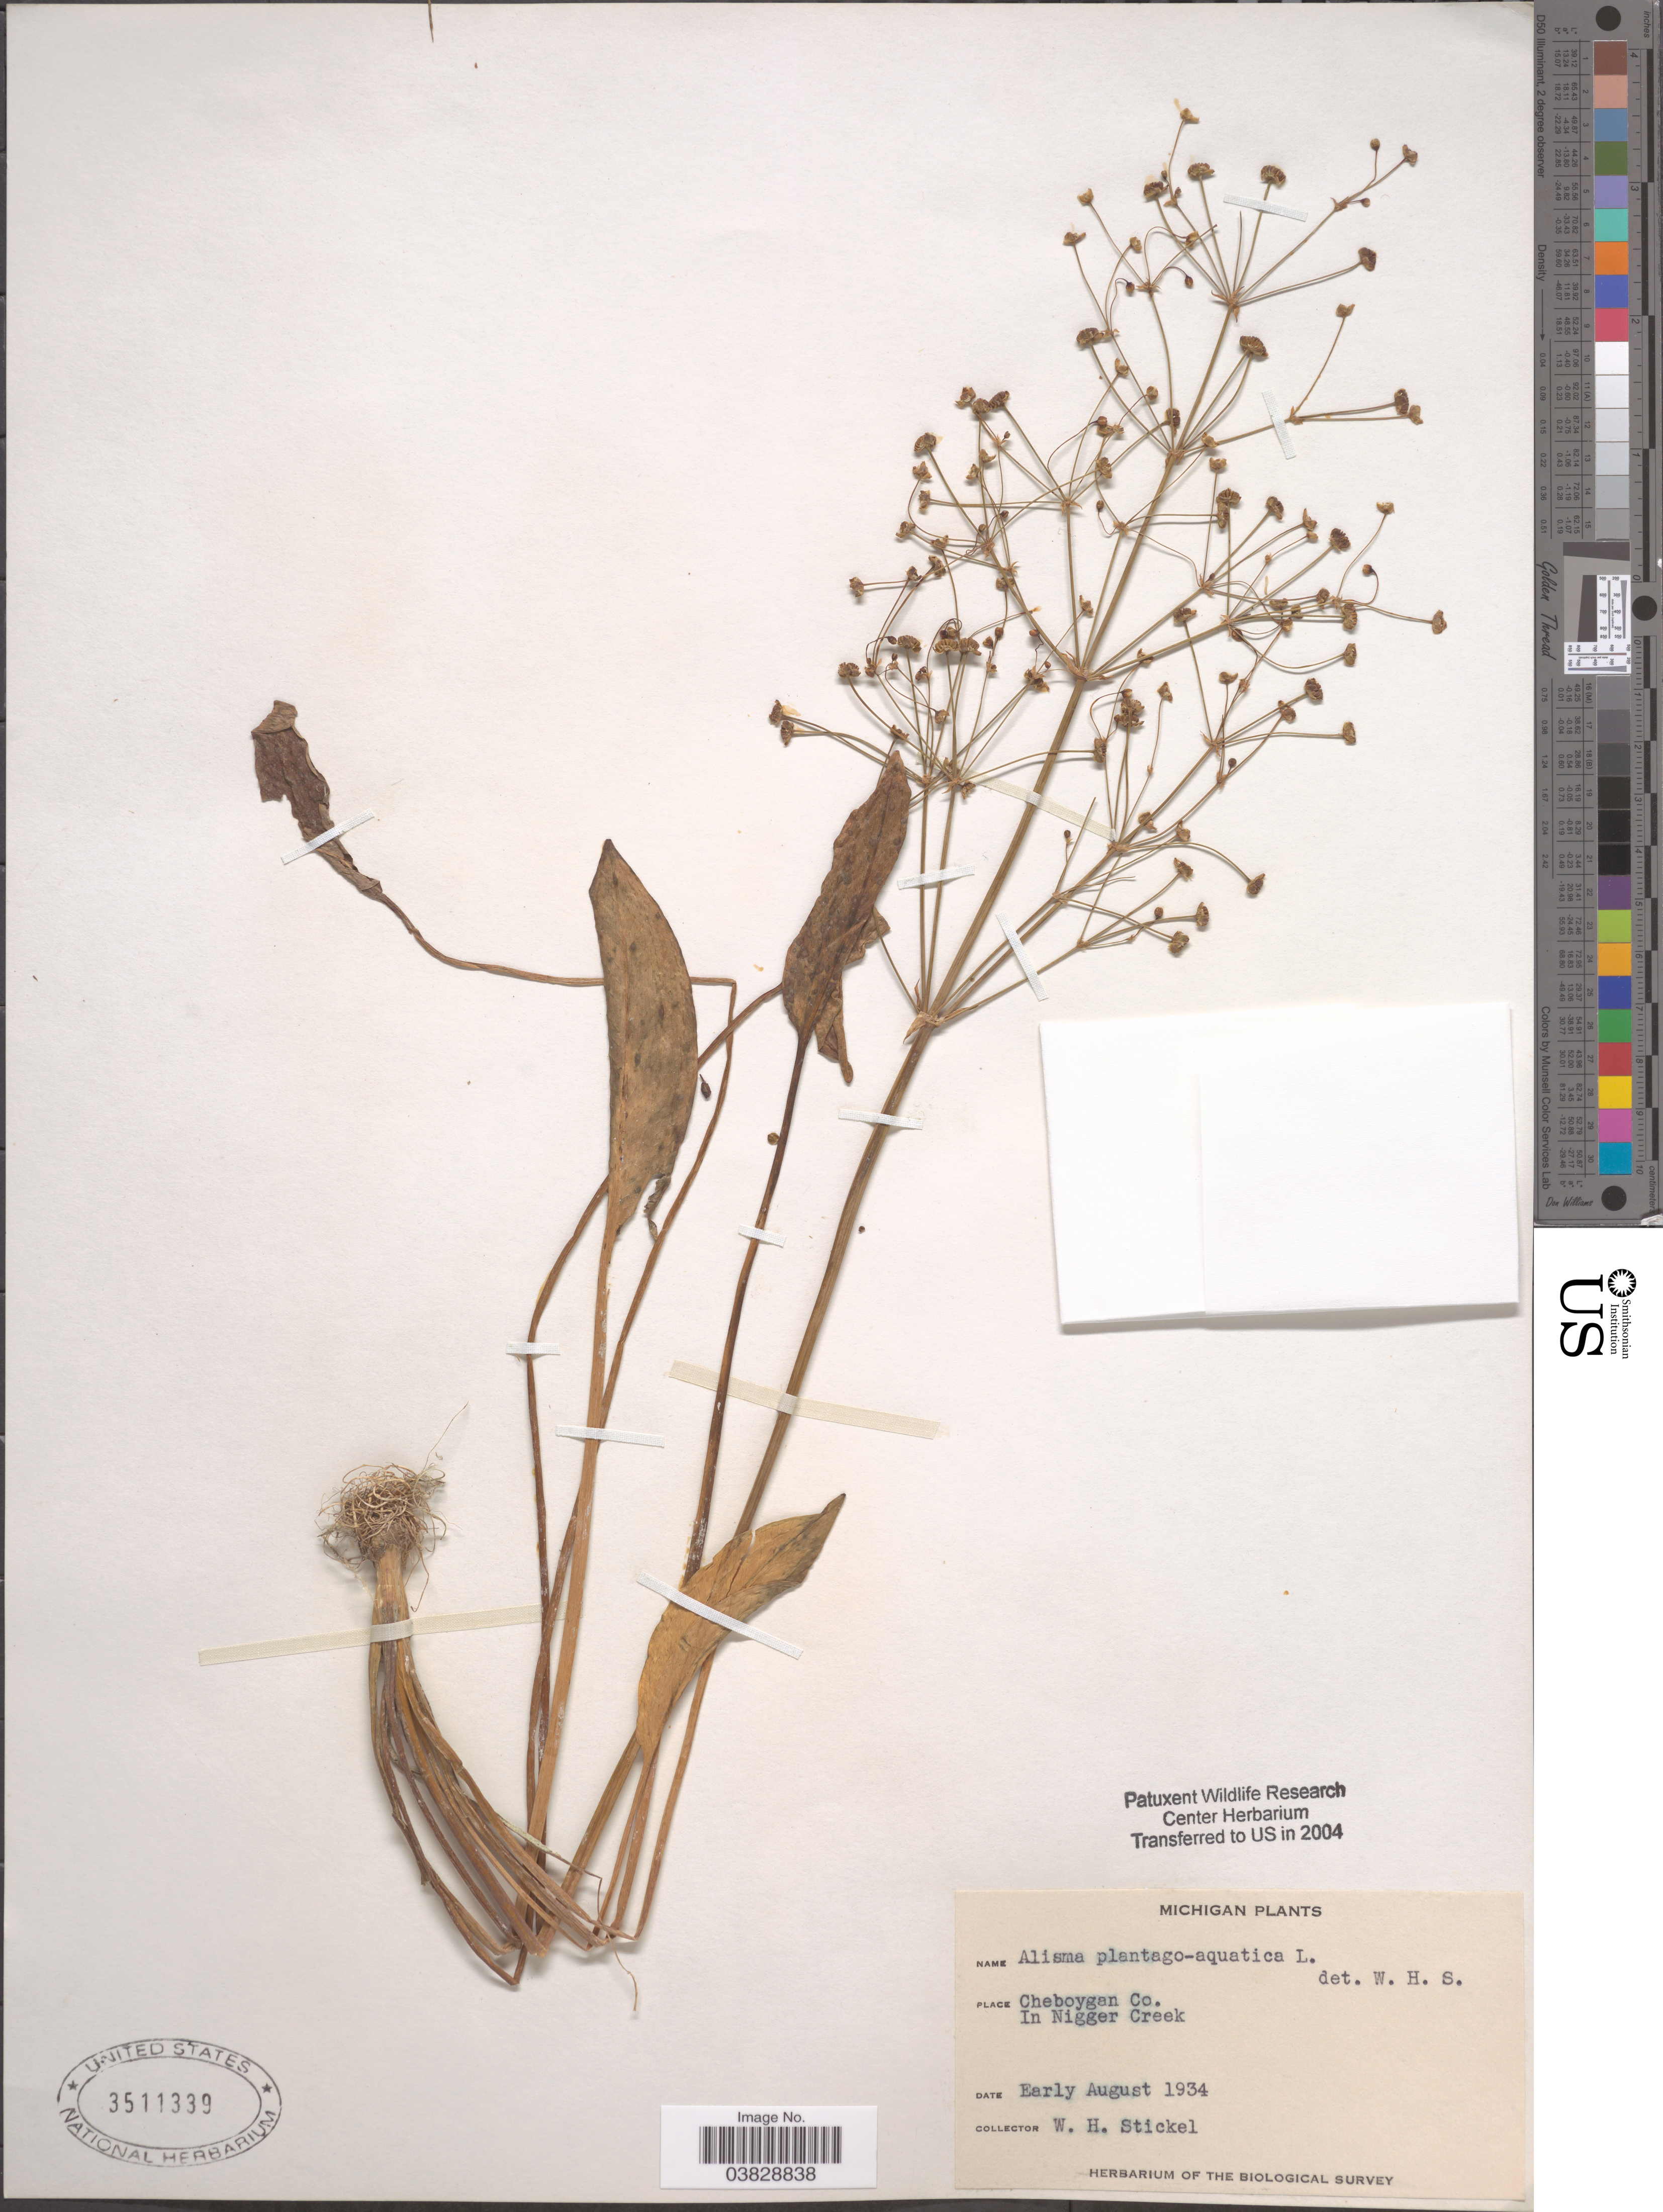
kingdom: Plantae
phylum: Tracheophyta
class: Liliopsida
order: Alismatales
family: Alismataceae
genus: Alisma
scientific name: Alisma brevipes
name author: Greene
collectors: W. Stickel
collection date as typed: early August 1934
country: United States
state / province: Michigan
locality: Cheboygan Co. In Nigger Creek.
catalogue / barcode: US 3511339